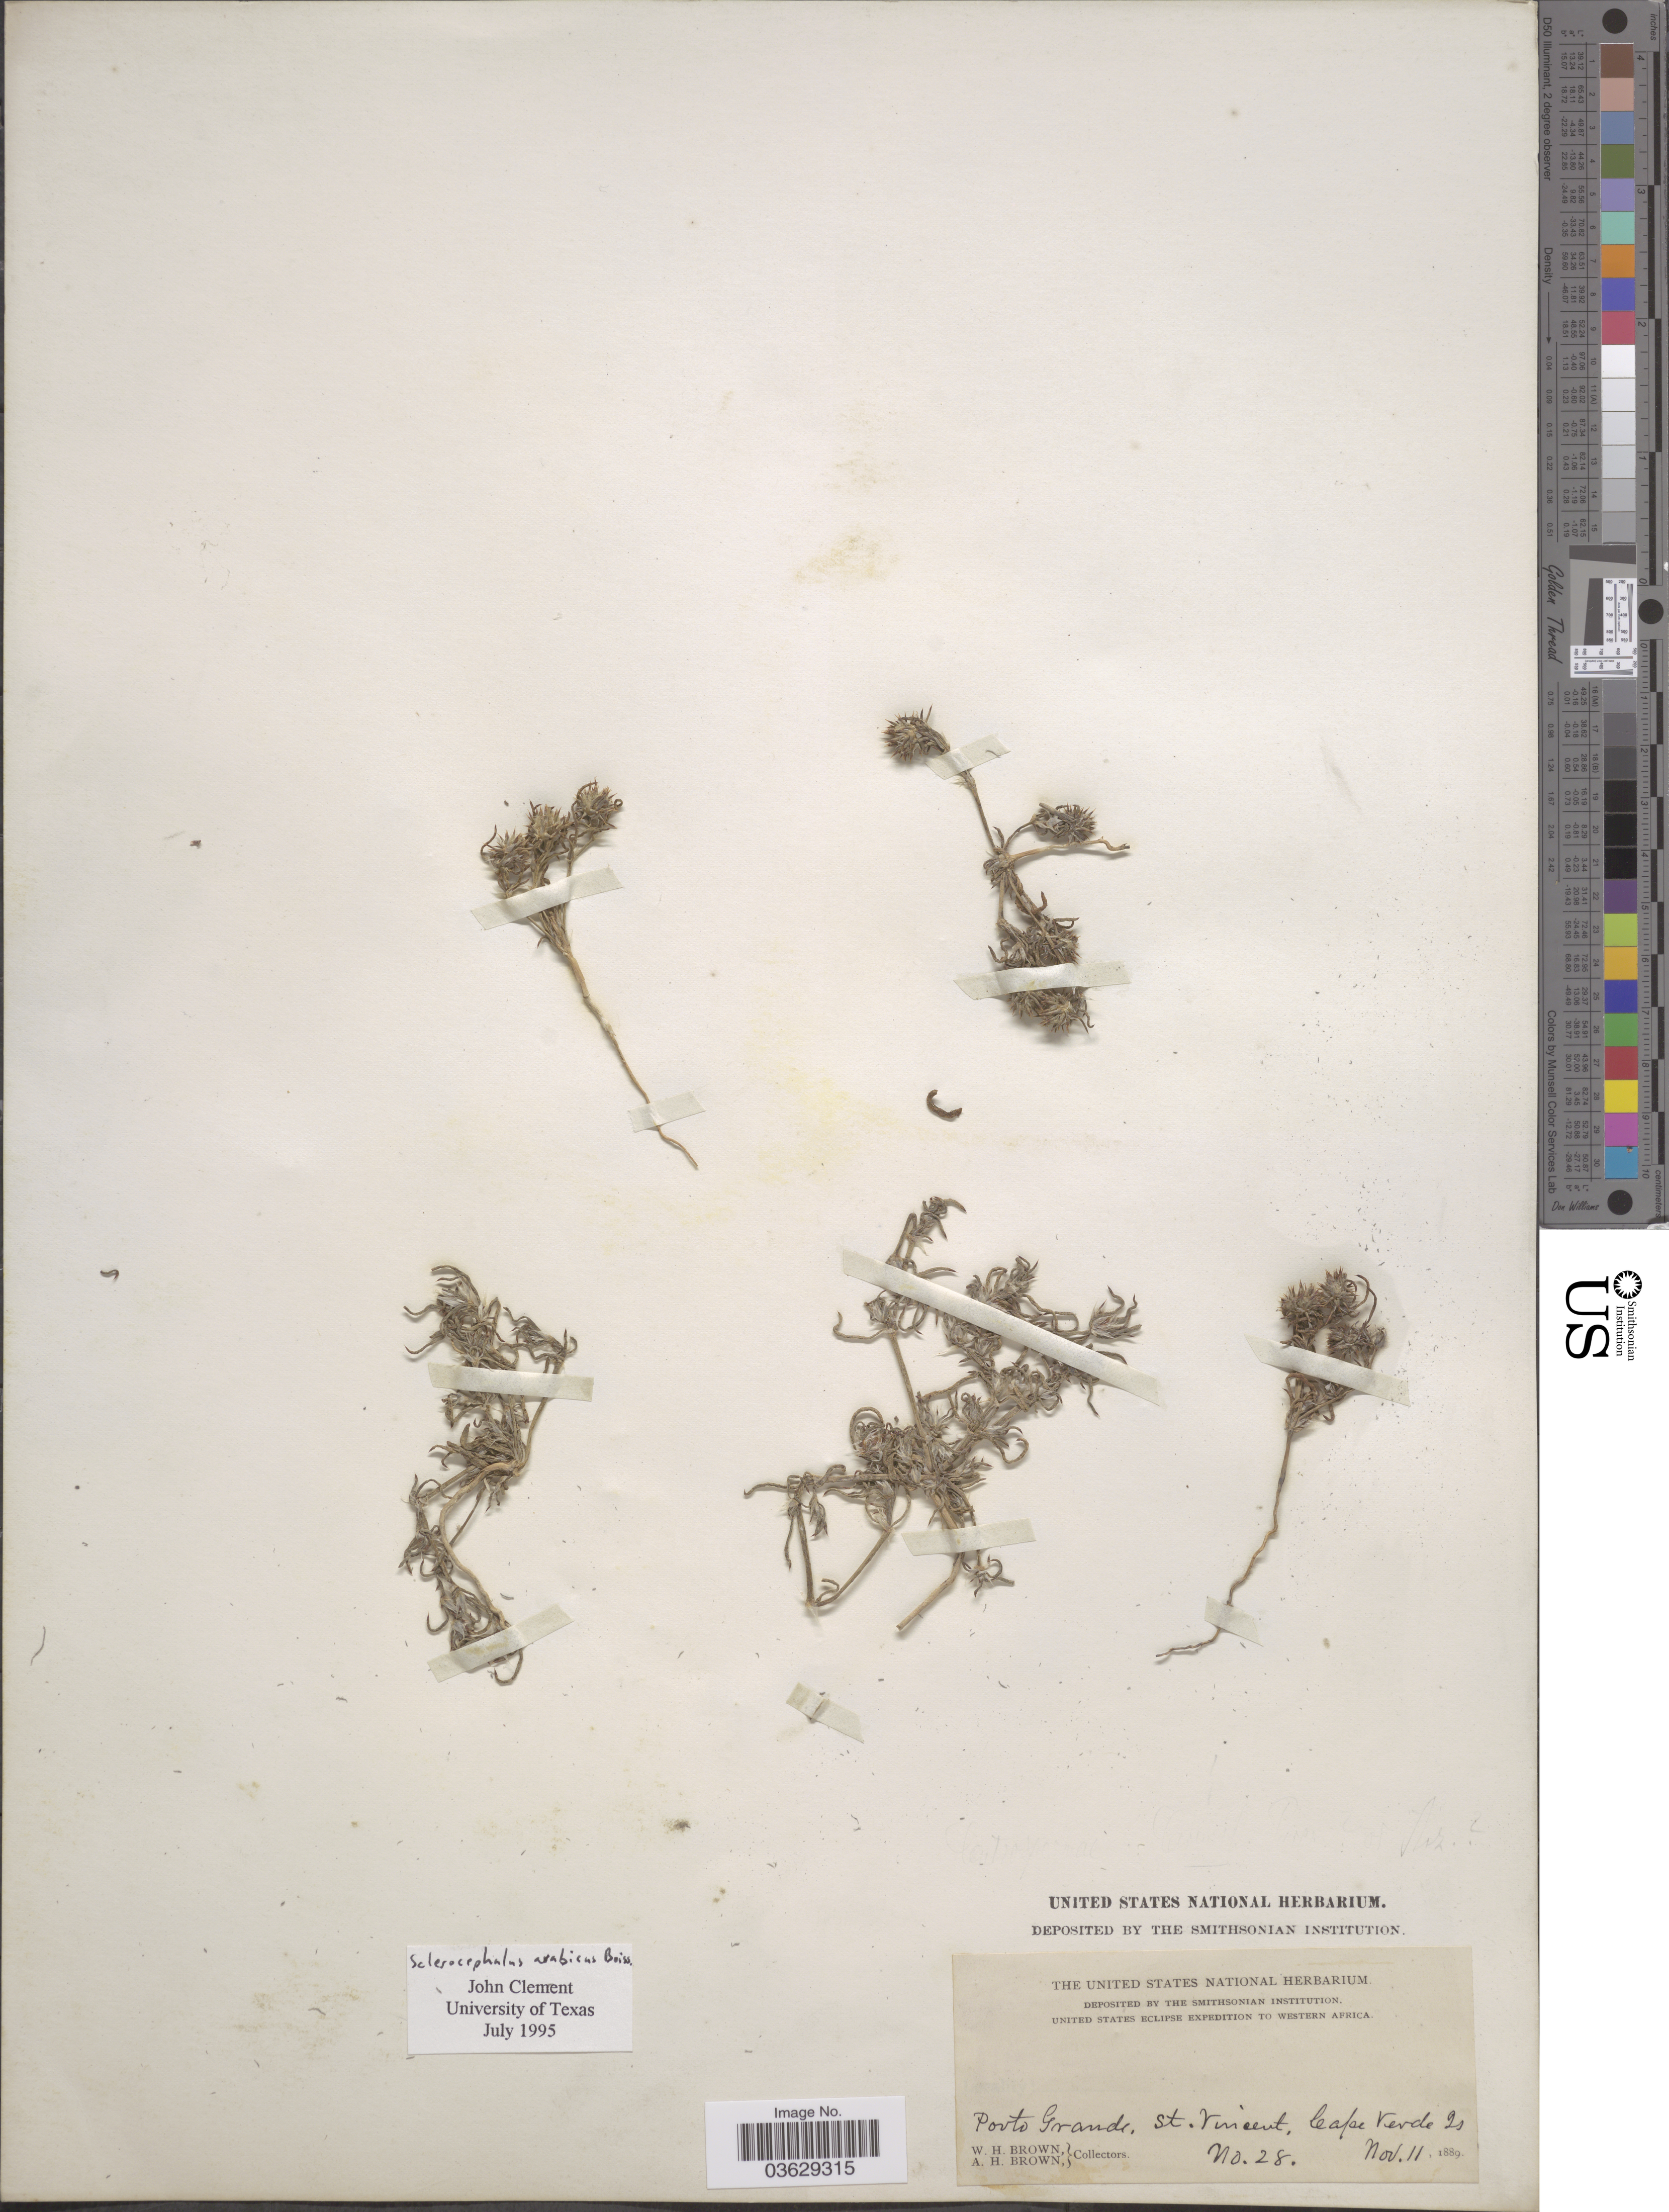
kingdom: Plantae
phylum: Tracheophyta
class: Magnoliopsida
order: Caryophyllales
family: Caryophyllaceae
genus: Gymnocarpos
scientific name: Gymnocarpos sclerocephalus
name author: (Decne.) Dahlgren & Thulin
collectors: W. H. Brown & A. H. Brown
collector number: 28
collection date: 1889-11-11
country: Cape Verde Islands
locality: Western Africa. Porto Grande, St. Vincent, Cape Verde Is.